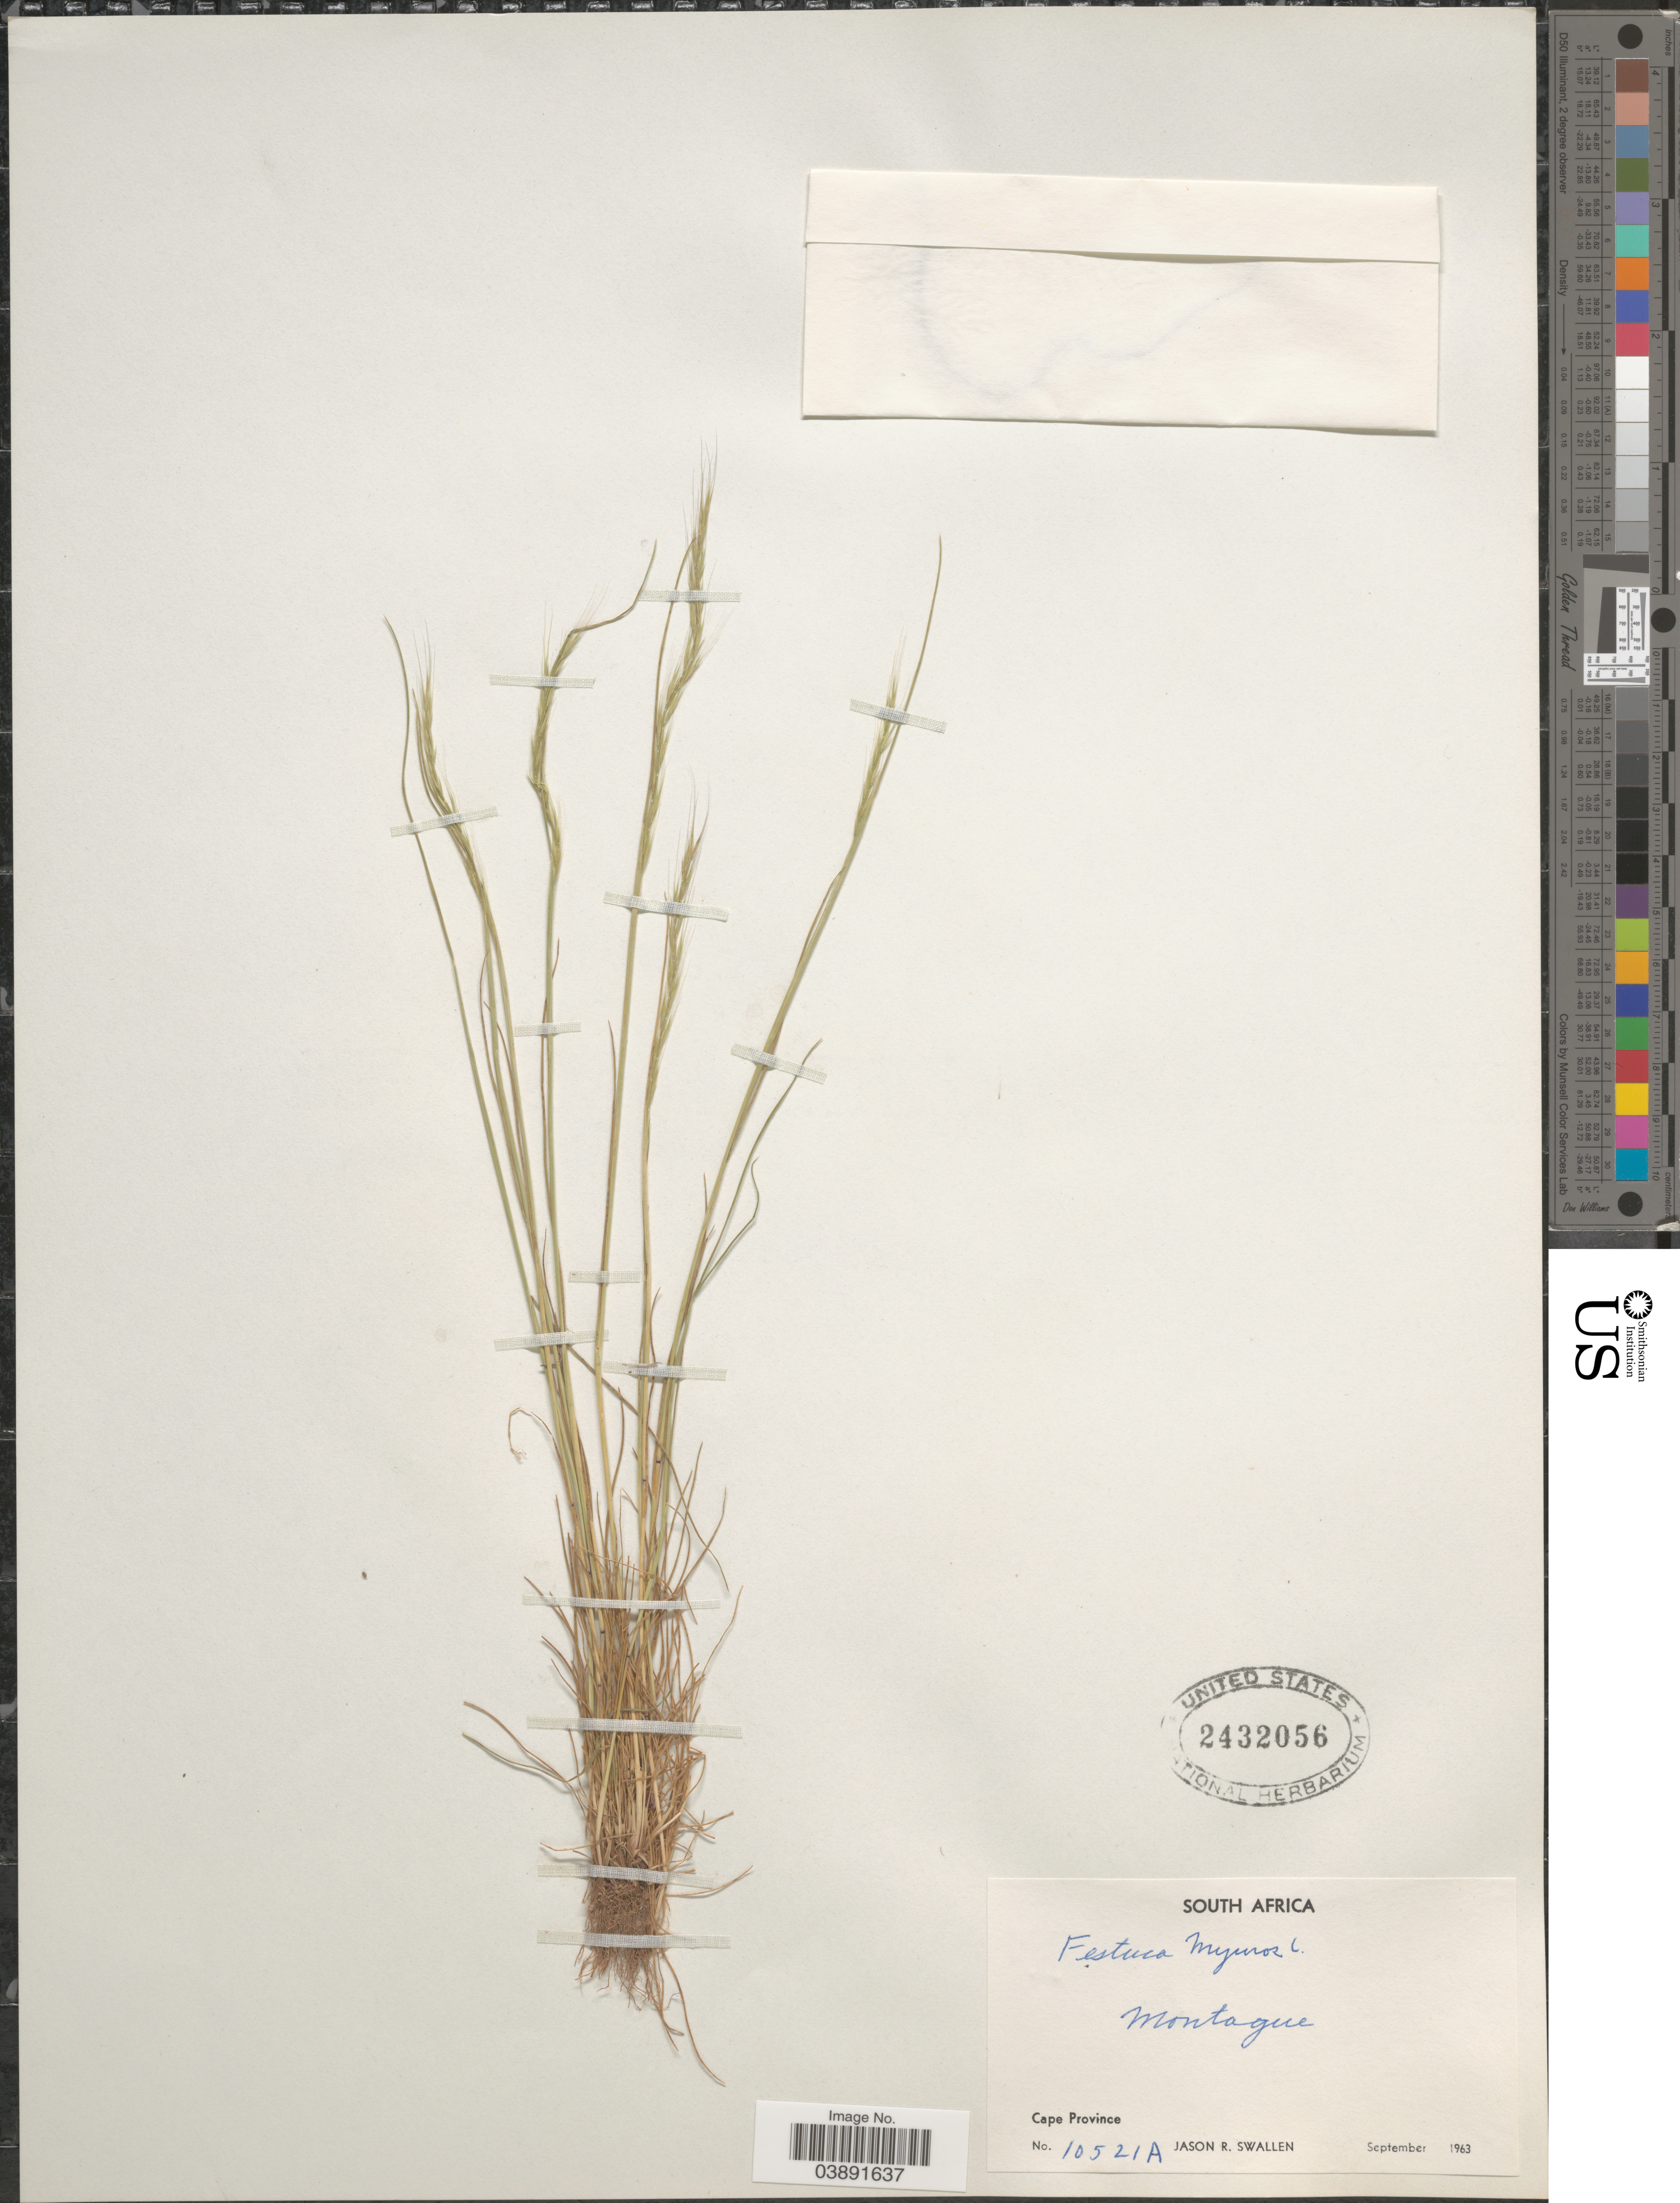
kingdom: Plantae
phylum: Tracheophyta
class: Liliopsida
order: Poales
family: Poaceae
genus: Festuca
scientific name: Festuca myuros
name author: L.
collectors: J. R. Swallen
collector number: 10521A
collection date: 1963-09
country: South Africa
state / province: Western Cape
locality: Montague.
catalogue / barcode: US 2432056